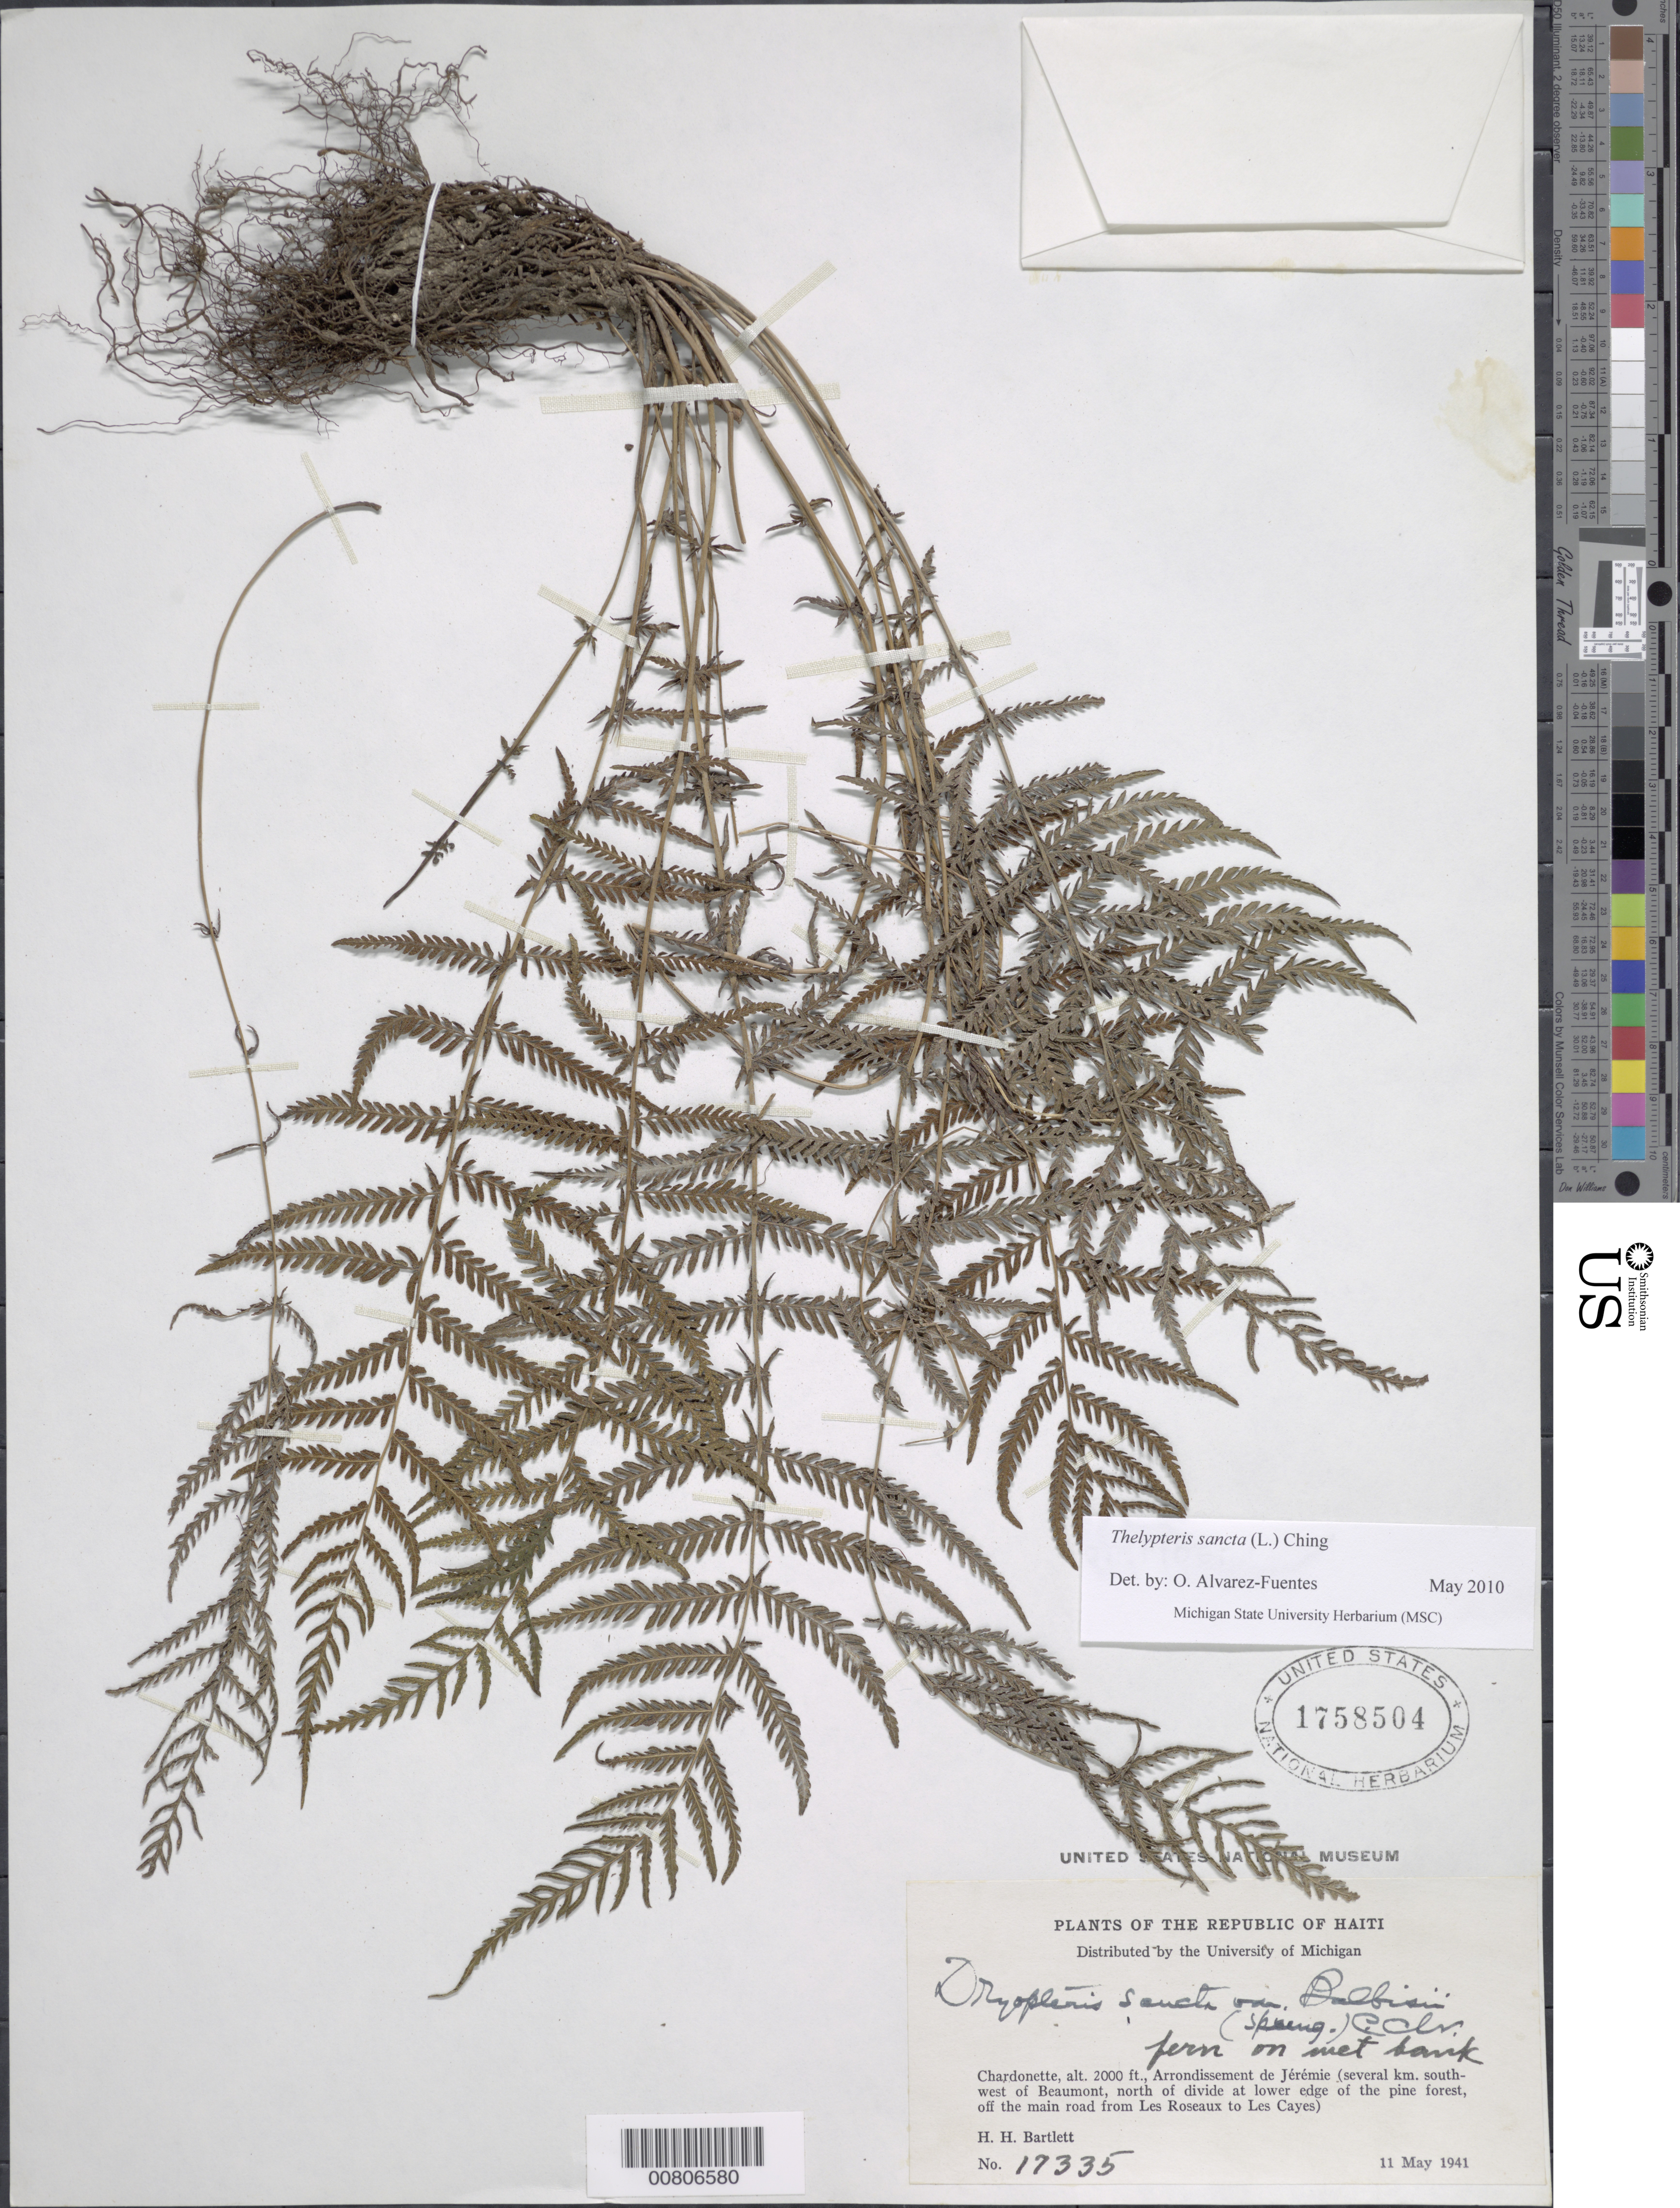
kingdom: Plantae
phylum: Tracheophyta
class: Polypodiopsida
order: Polypodiales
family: Thelypteridaceae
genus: Amauropelta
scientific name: Amauropelta sancta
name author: (L.) Pic. Serm.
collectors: H. H. Bartlett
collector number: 17335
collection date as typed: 11 May 1941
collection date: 1941-05-11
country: Haiti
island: Hispaniola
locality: Chardonette, Arrondissement de Jérémie (several km SW of Beaumont, off main road from Les Roseaux to les Cayes)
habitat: Pine forest; wet bank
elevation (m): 610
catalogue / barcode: US 1758504